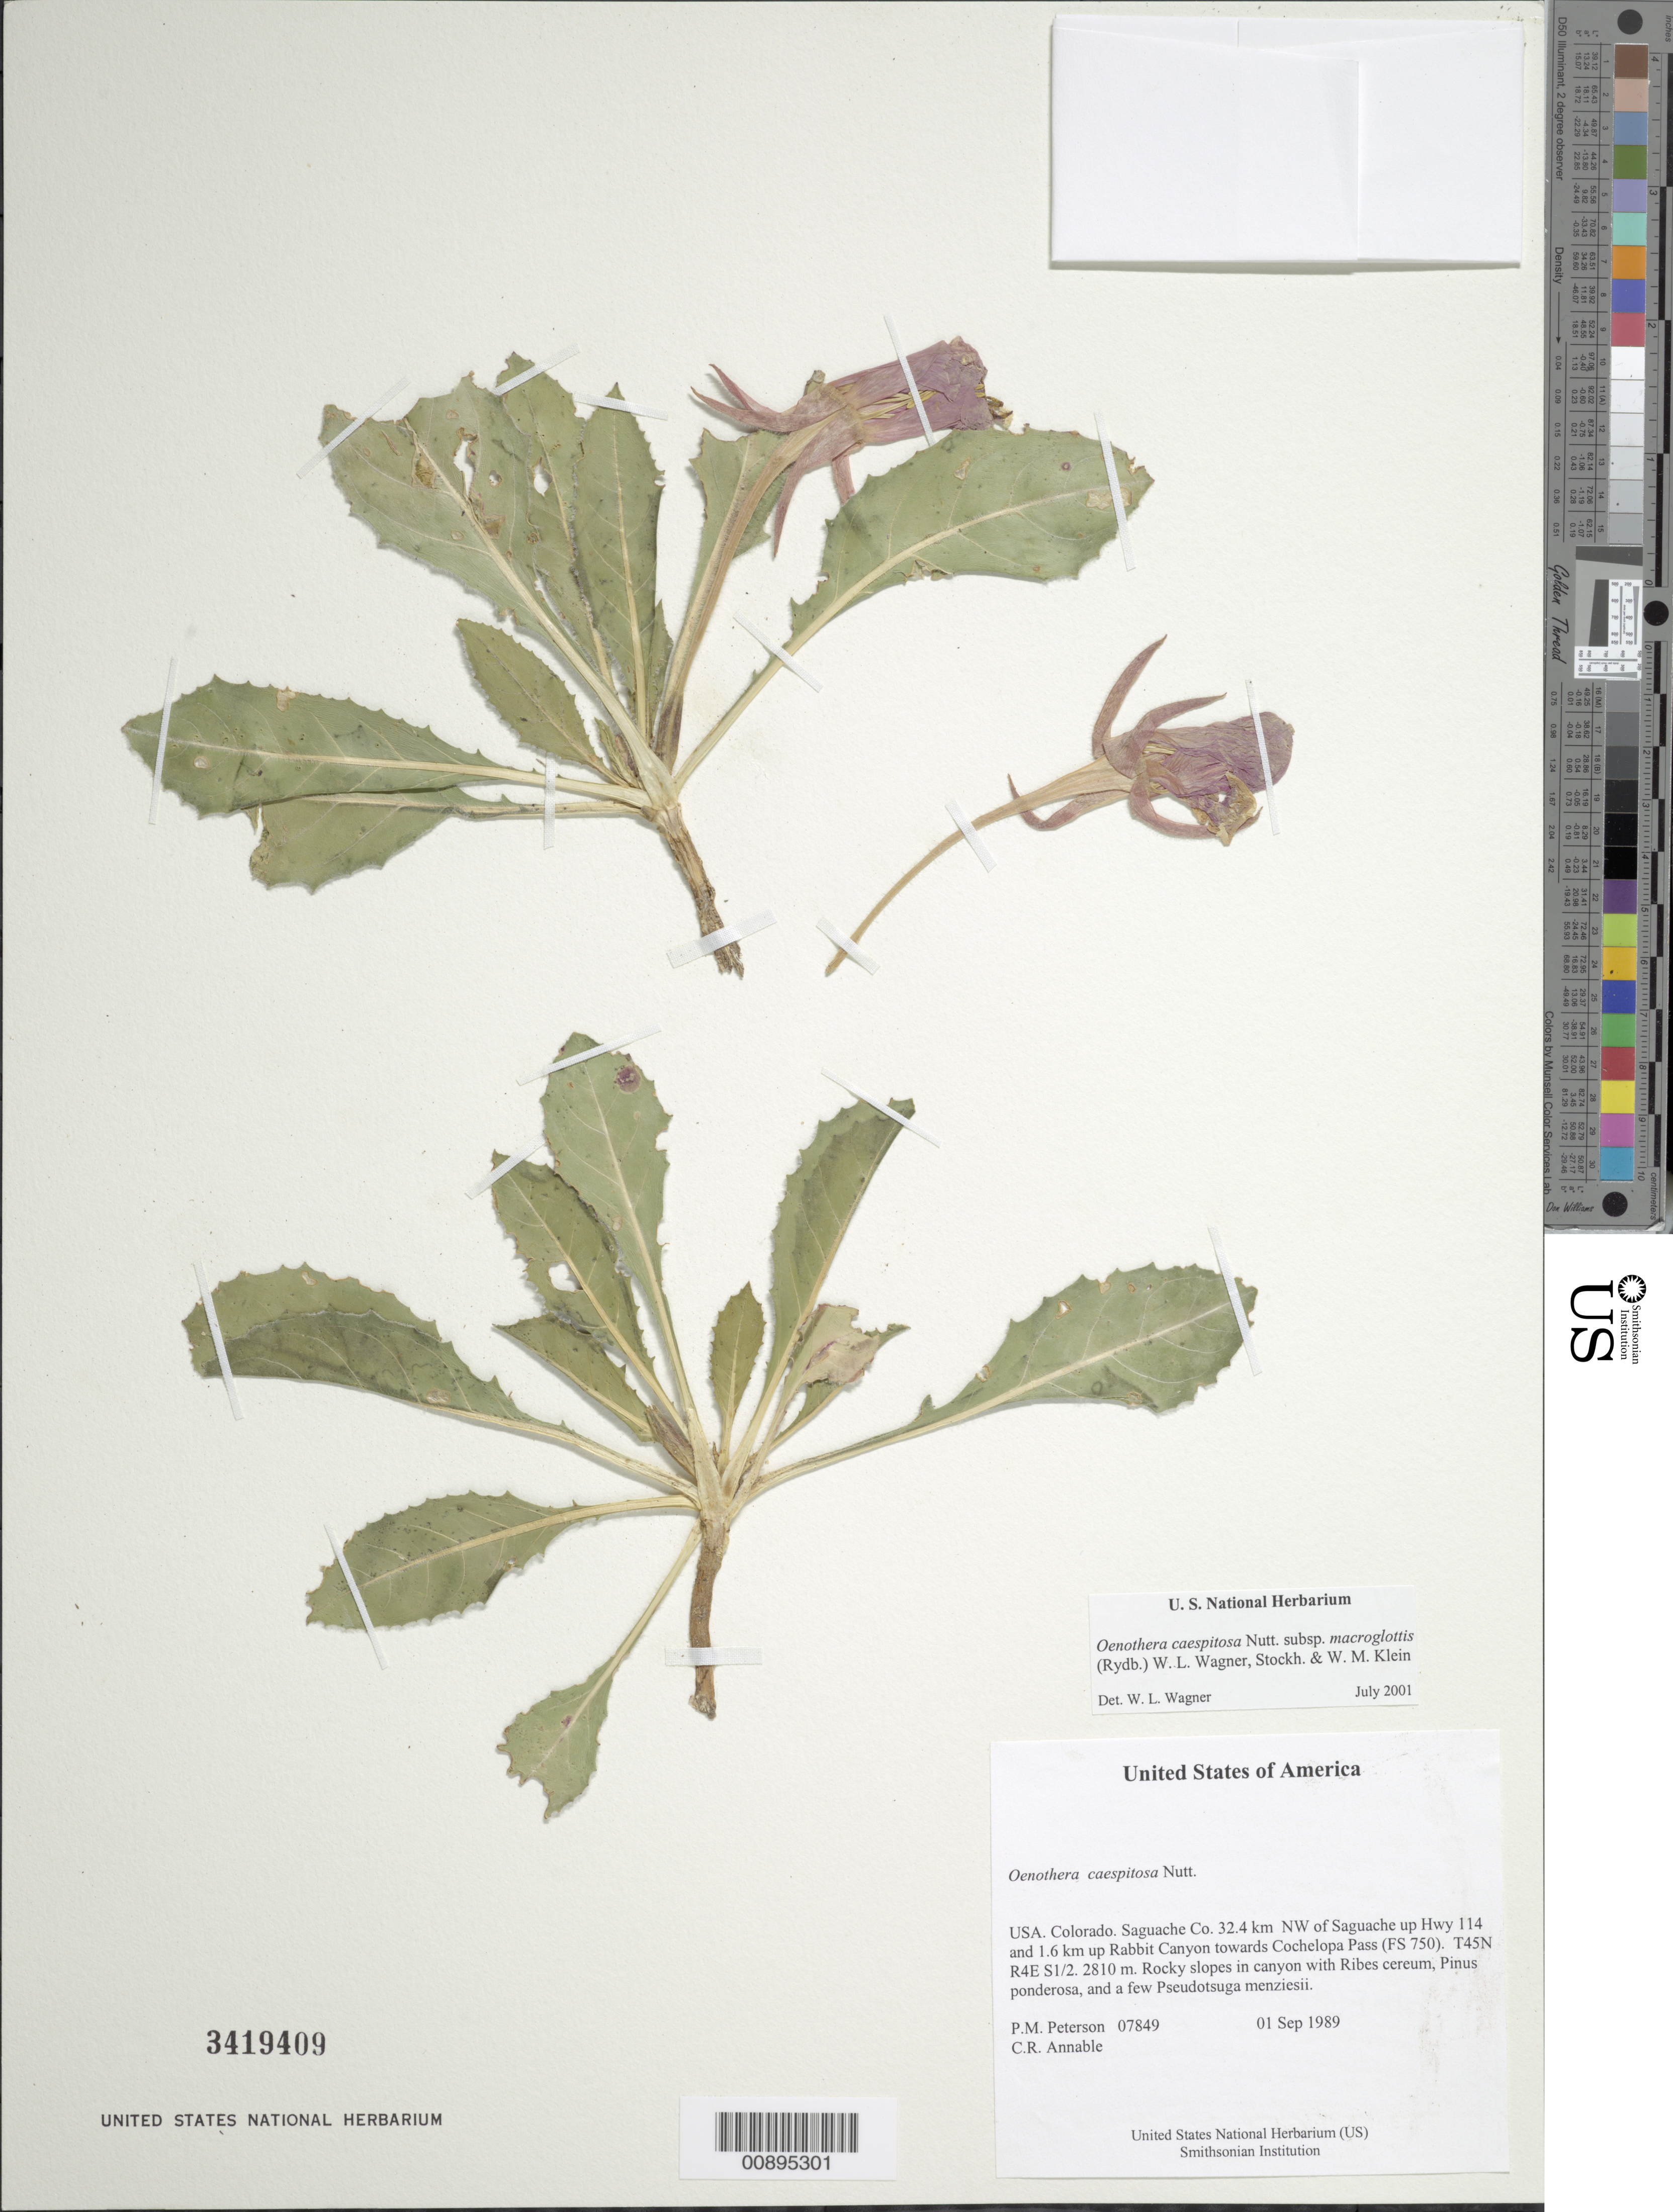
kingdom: Plantae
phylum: Tracheophyta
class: Magnoliopsida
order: Myrtales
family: Onagraceae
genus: Oenothera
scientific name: Oenothera cespitosa subsp. macroglottis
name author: (Rydb.) W.L. Wagner et al.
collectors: P. M. Peterson & C. R. Annable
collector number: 07849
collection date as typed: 01 Sep 1989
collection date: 1989-09-01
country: United States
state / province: Colorado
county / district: Saguache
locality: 32.4 km NW of Saguache up Hwy 114 and 1.6 km up Rabbit Canyon towards Cochelopa Pass (FS 750). T45N R4E S1/2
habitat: Rocky slopes in canyon with Ribes cereum, Pinus ponderosa, and a few Pseudotsuga menziesii.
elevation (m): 2810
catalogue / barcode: US 3419409